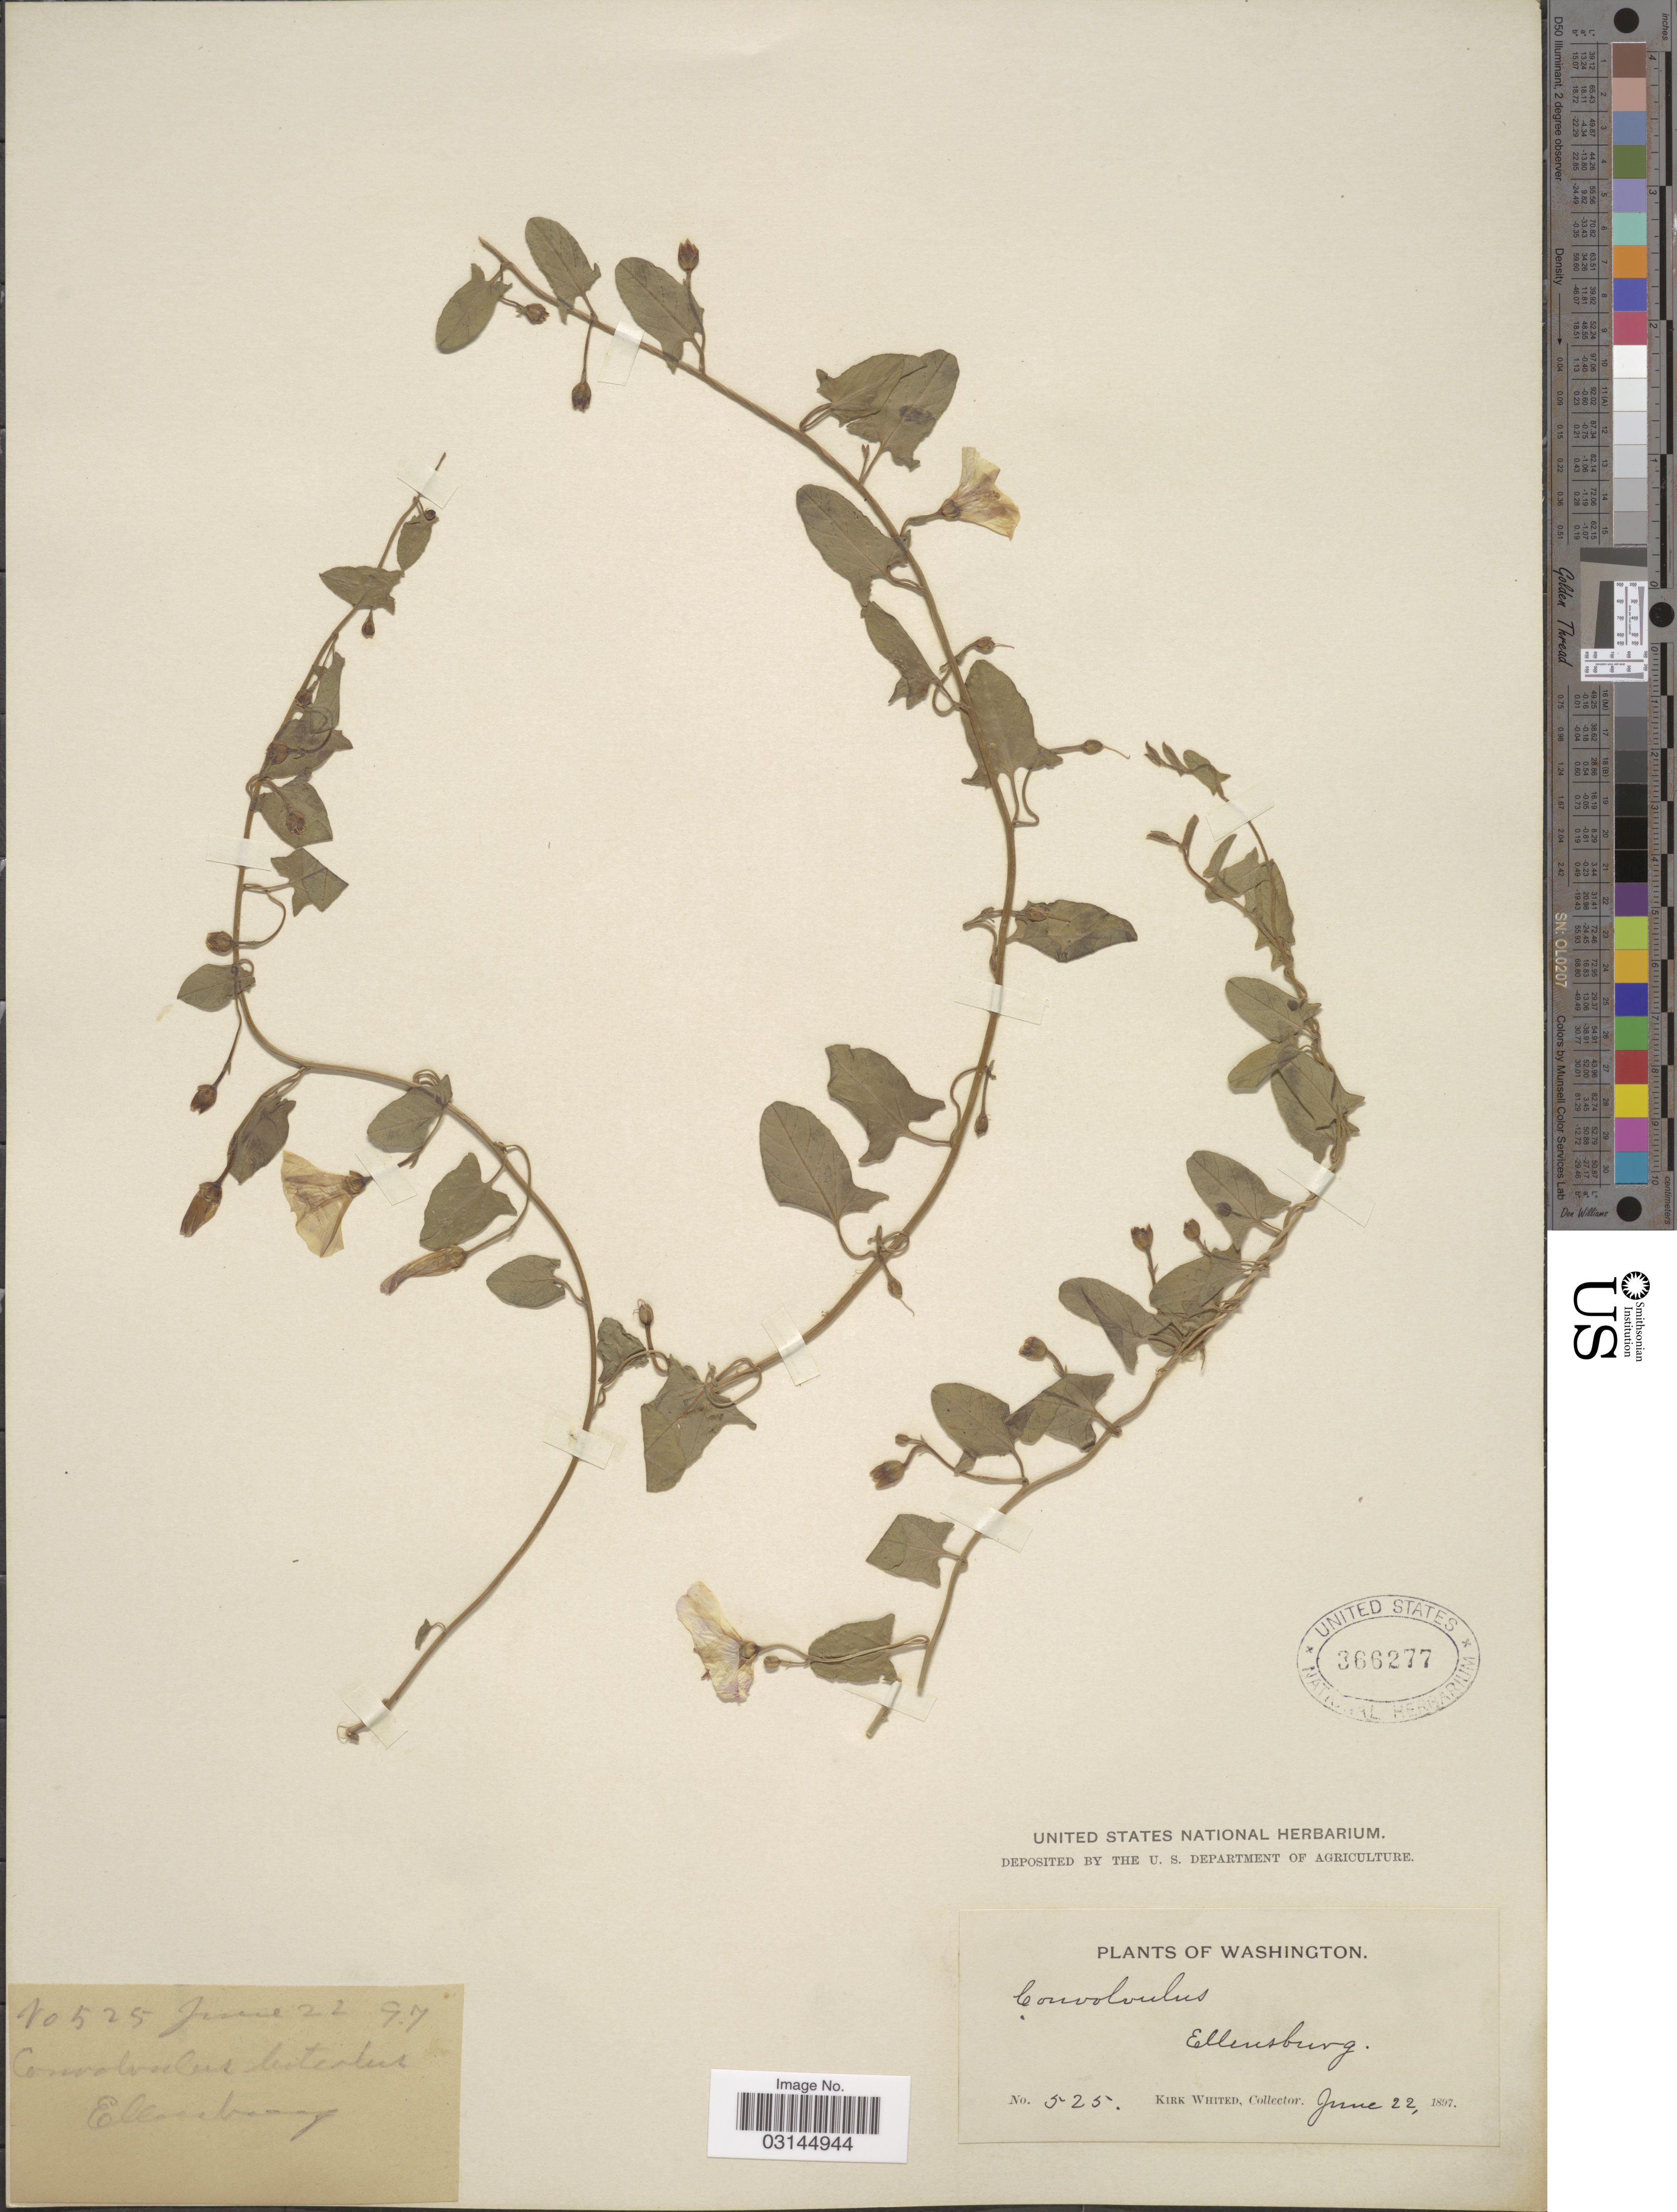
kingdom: Plantae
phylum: Tracheophyta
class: Magnoliopsida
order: Solanales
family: Convolvulaceae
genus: Convolvulus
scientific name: Convolvulus arvensis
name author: L.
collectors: K. Whited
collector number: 525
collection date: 1897-06-22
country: United States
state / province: Washington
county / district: Kittitas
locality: Ellensburg.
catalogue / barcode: US 366277